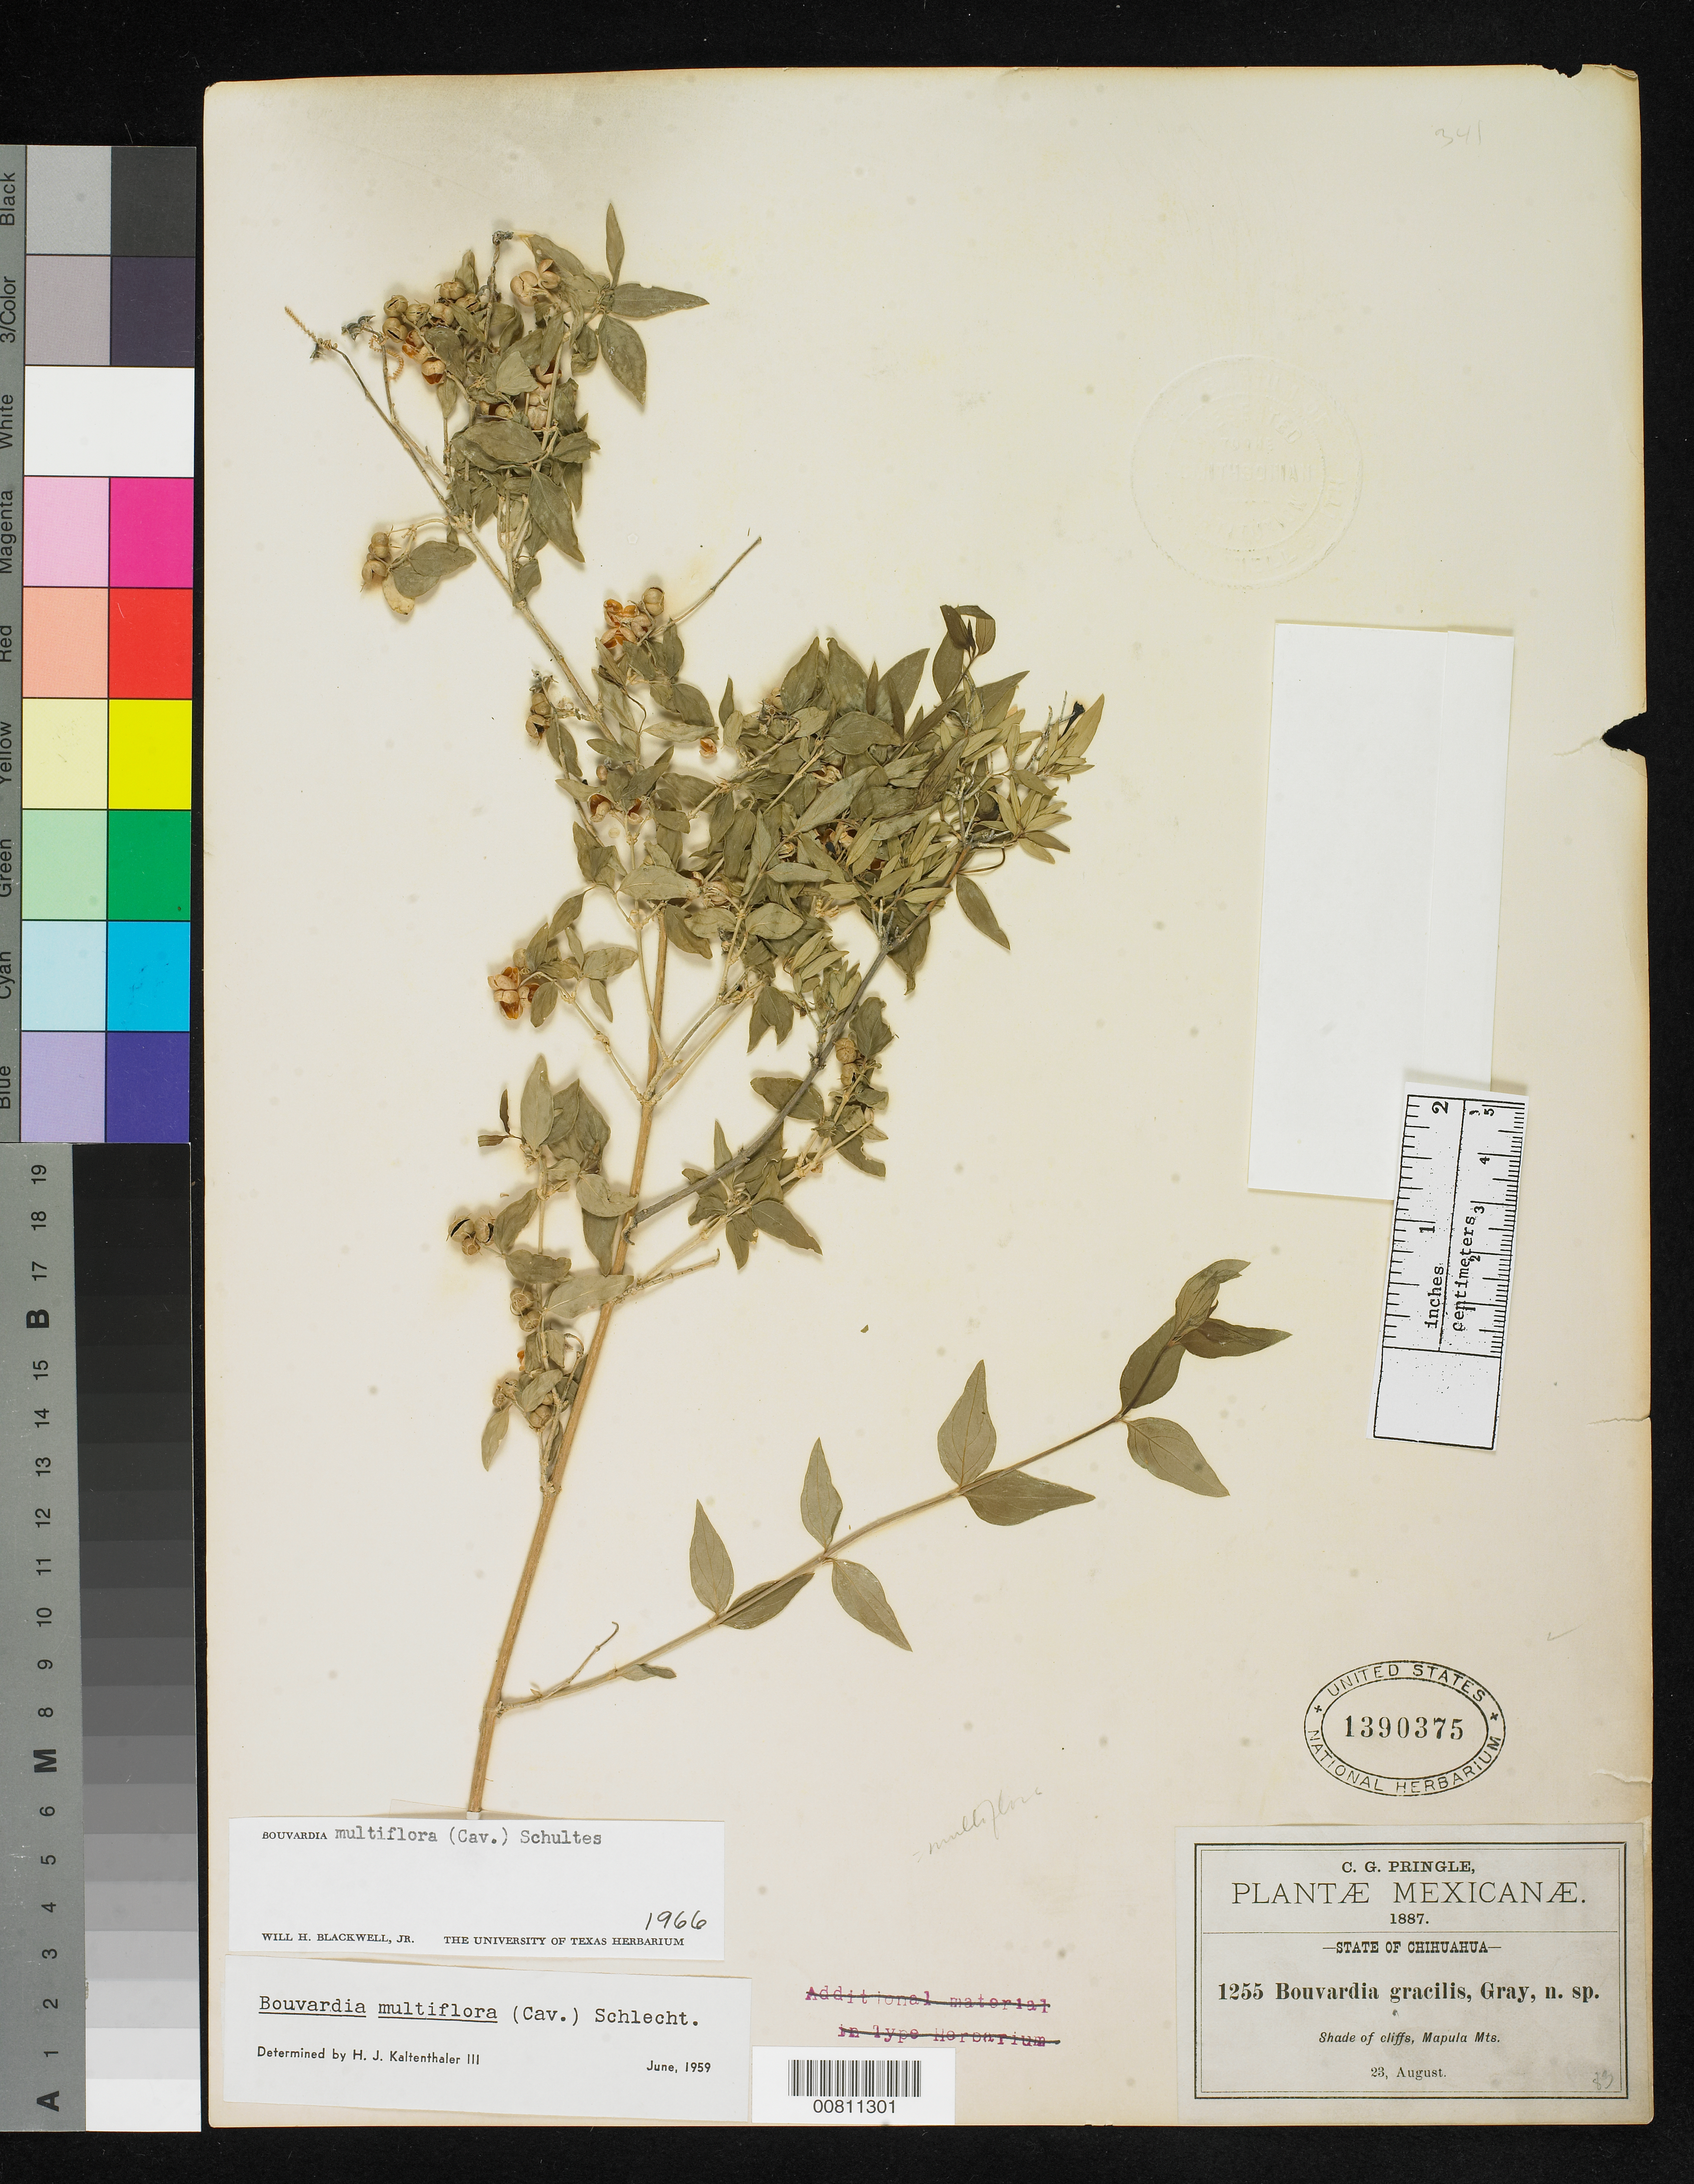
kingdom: Plantae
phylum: Tracheophyta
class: Magnoliopsida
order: Gentianales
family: Rubiaceae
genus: Bouvardia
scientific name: Bouvardia gracilis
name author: A. Gray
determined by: Blackwell, W. H.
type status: Isotype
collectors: C. G. Pringle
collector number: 1255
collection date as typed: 23 Aug 1887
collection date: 1887-08-23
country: Mexico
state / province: Chihuahua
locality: State of Chihuahua. Shade of cliffs, Mapula Mts.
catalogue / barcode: US 1390375